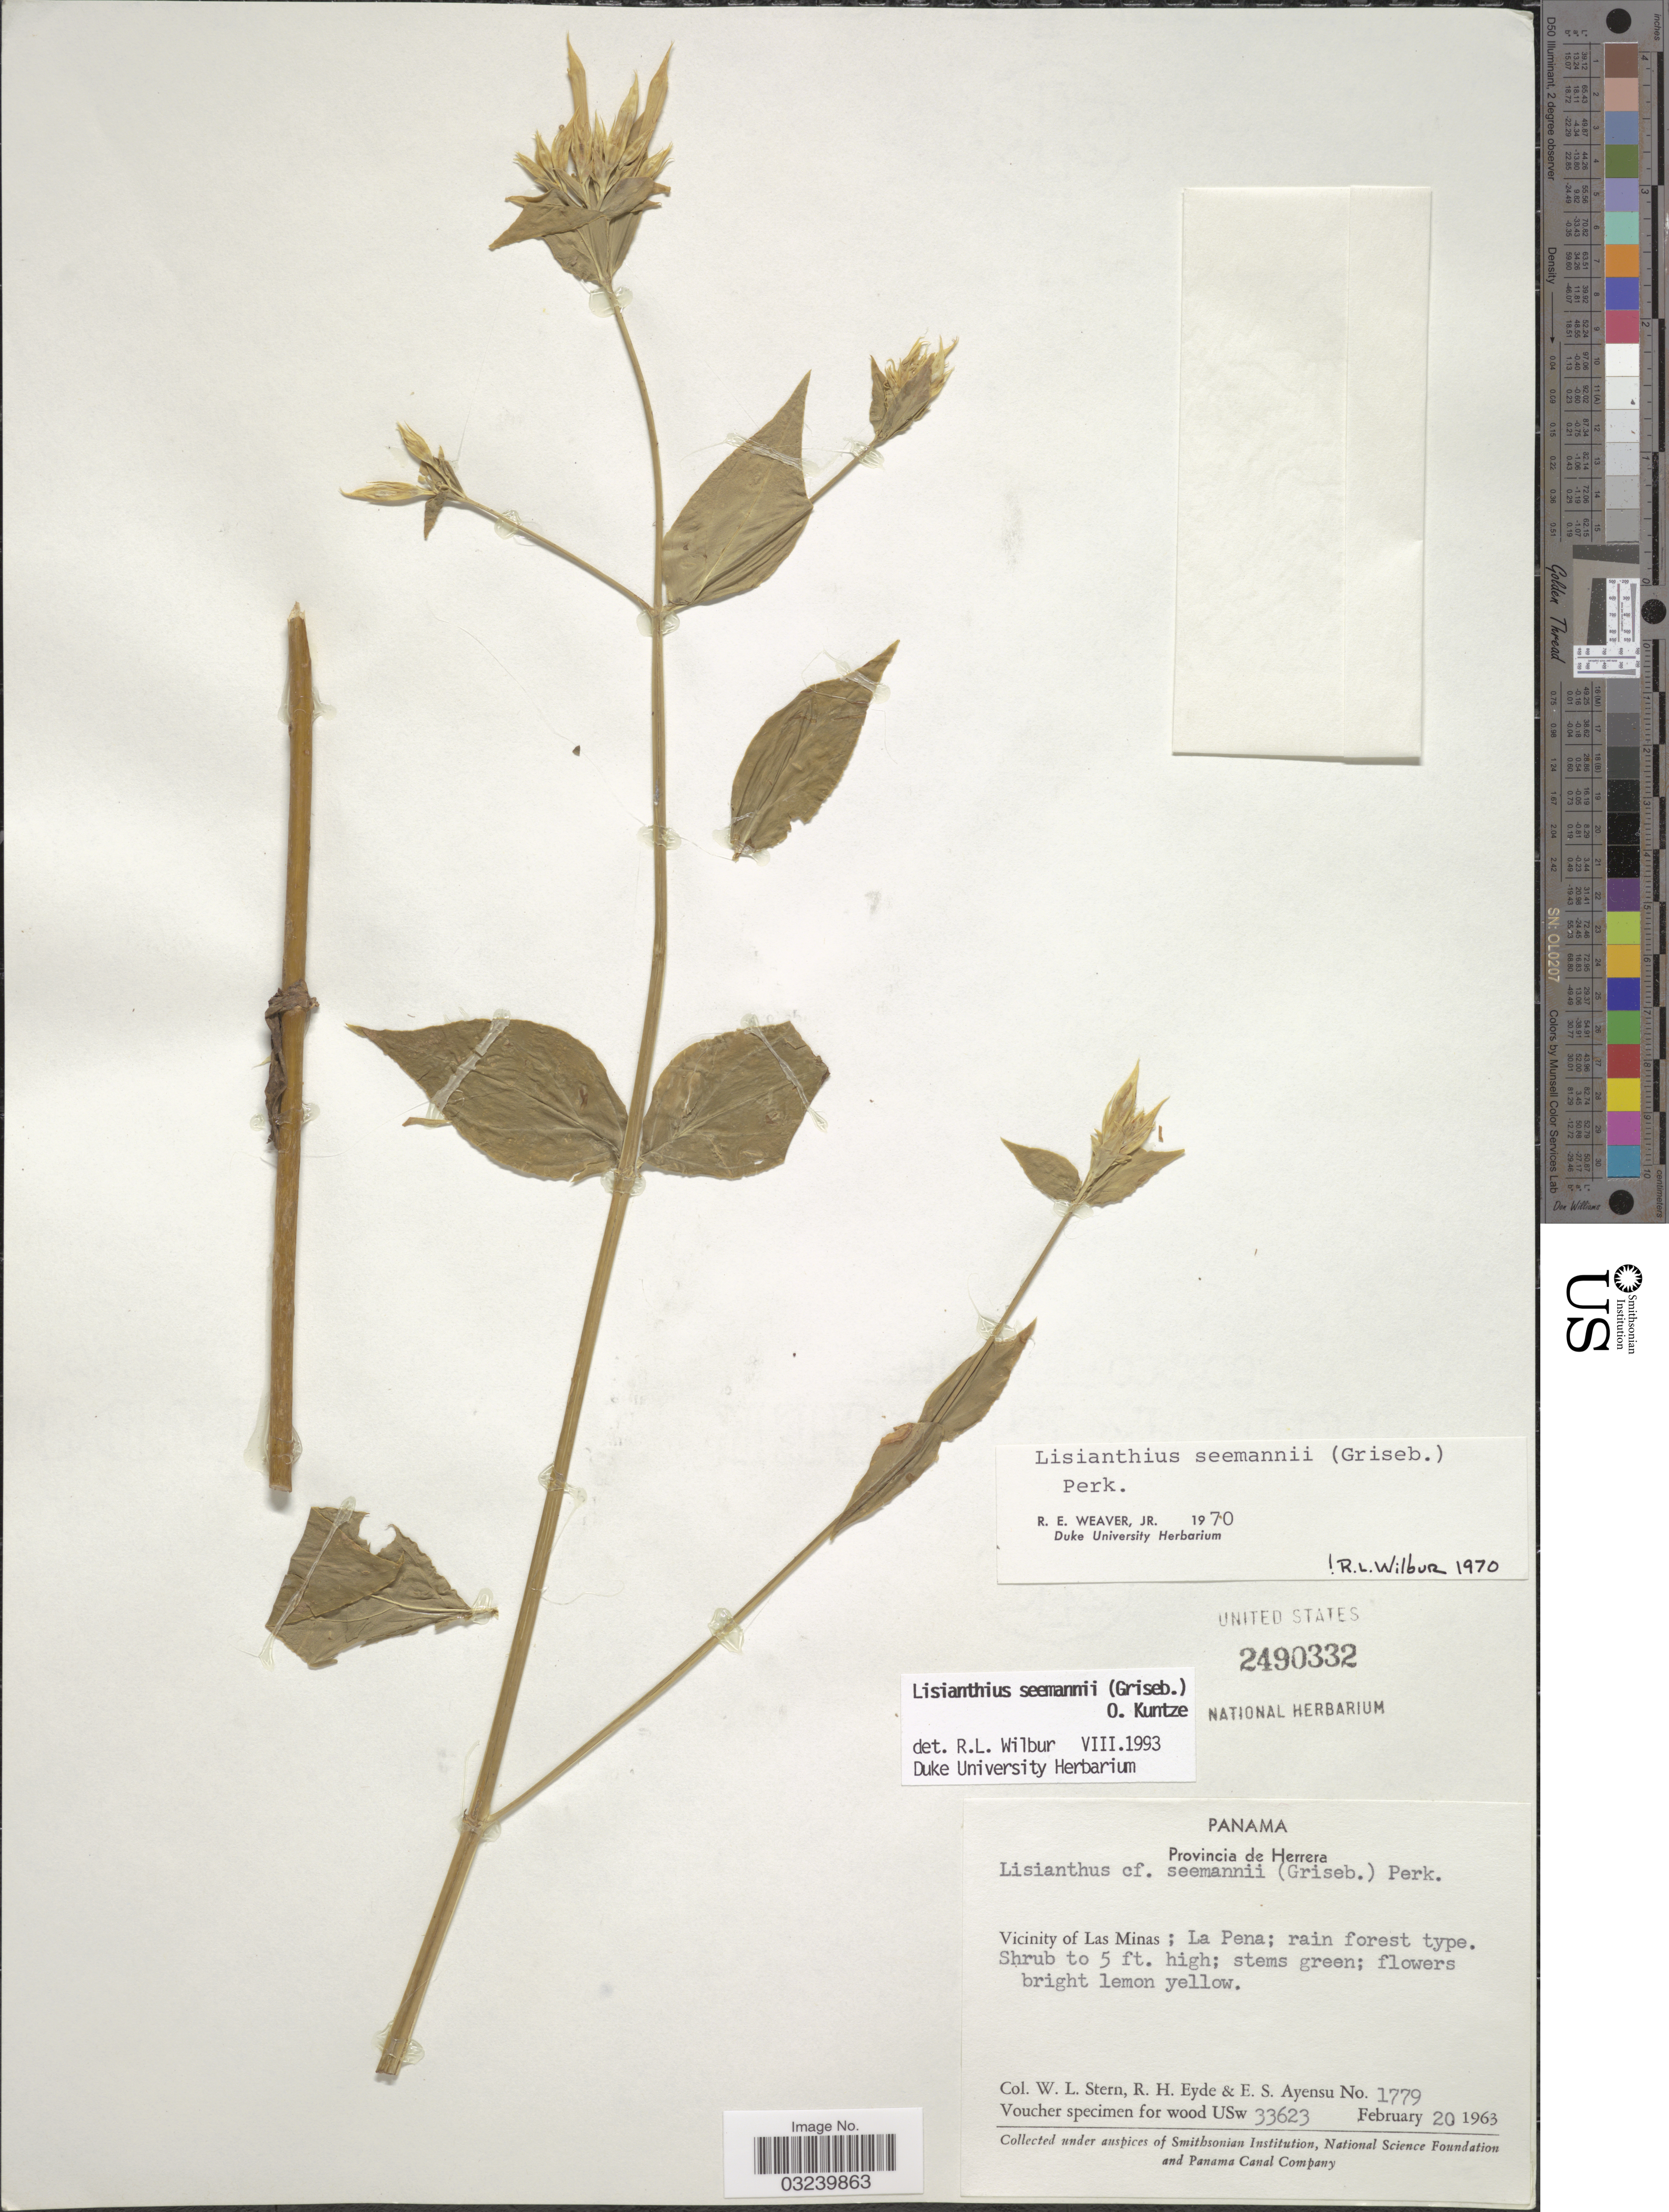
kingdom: Plantae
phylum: Tracheophyta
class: Magnoliopsida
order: Gentianales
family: Gentianaceae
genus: Lisianthius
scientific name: Lisianthius seemannii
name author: (Griseb.) Kuntze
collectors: W. L. Stern, R. H. Eyde & E. S. Ayensu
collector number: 1779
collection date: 1963-02-20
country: Panama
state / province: Herrera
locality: Vicinity of Las Minas; La Pena.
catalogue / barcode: US 2490332